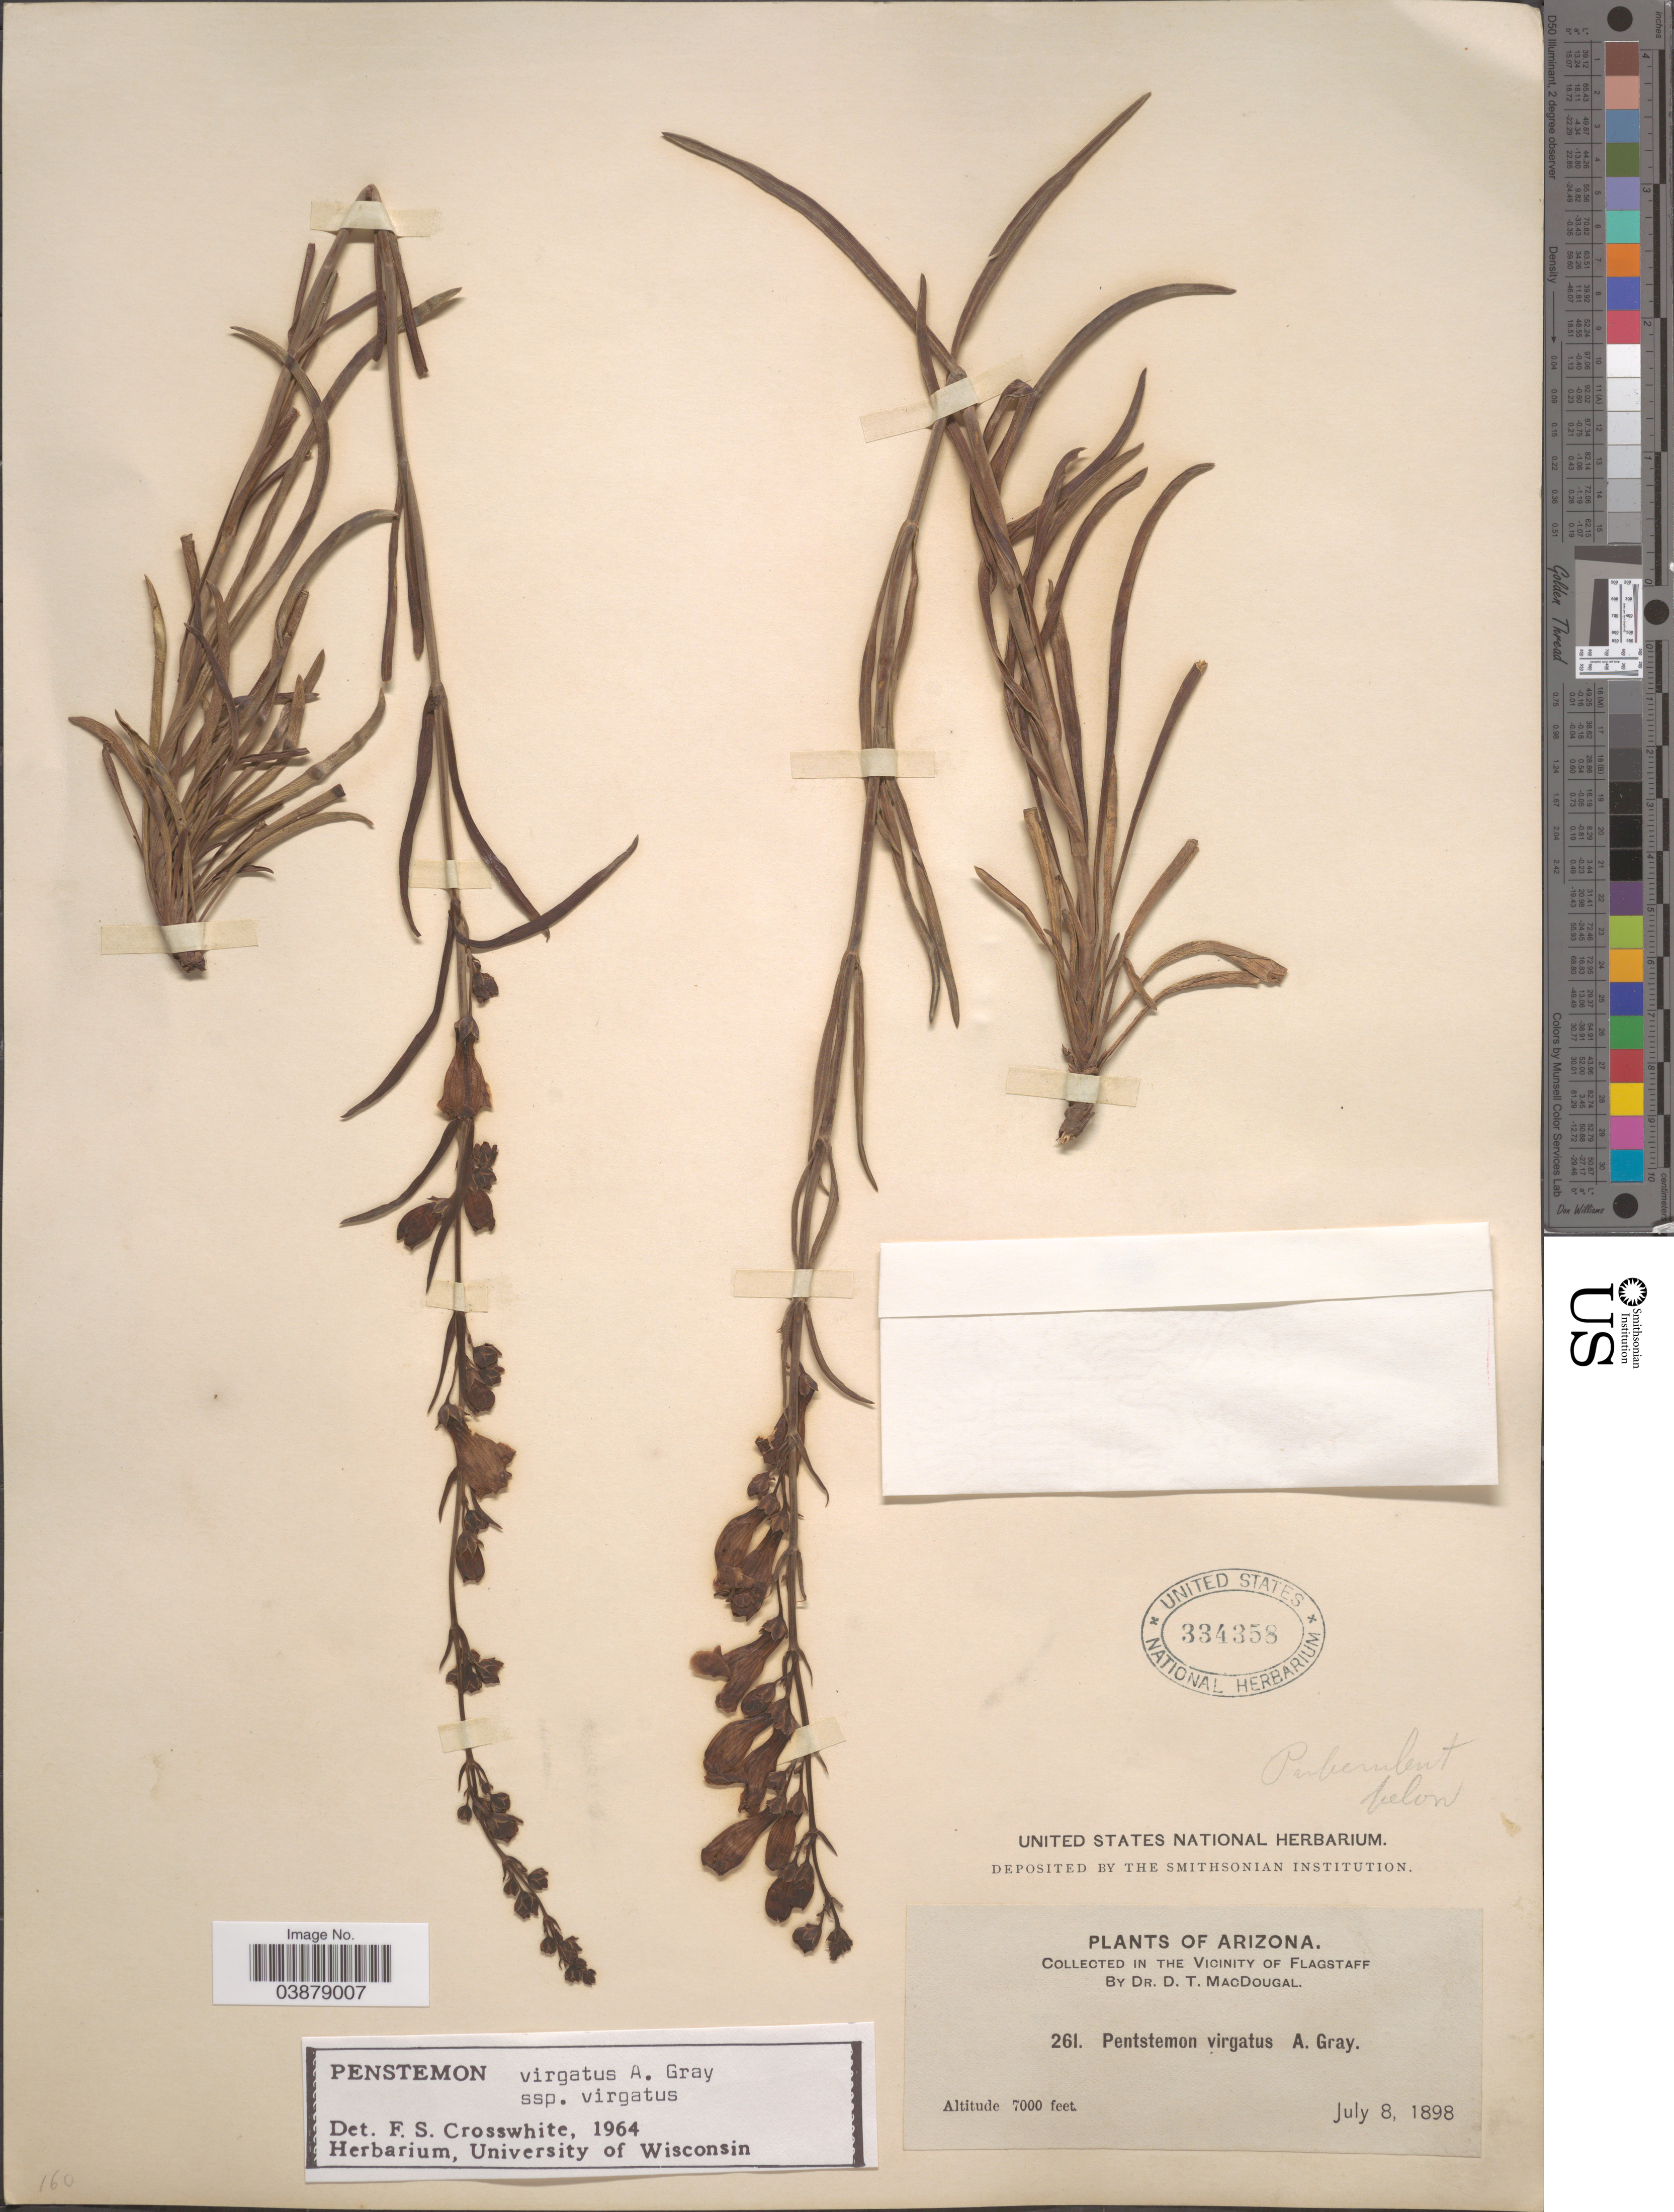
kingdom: Plantae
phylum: Tracheophyta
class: Magnoliopsida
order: Lamiales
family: Plantaginaceae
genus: Penstemon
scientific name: Penstemon virgatus subsp. virgatus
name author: A. Gray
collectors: D. T. MacDougal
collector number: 261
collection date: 1898-07-08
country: United States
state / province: Arizona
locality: In the vicinity of Flagstaff.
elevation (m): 2134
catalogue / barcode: US 334358